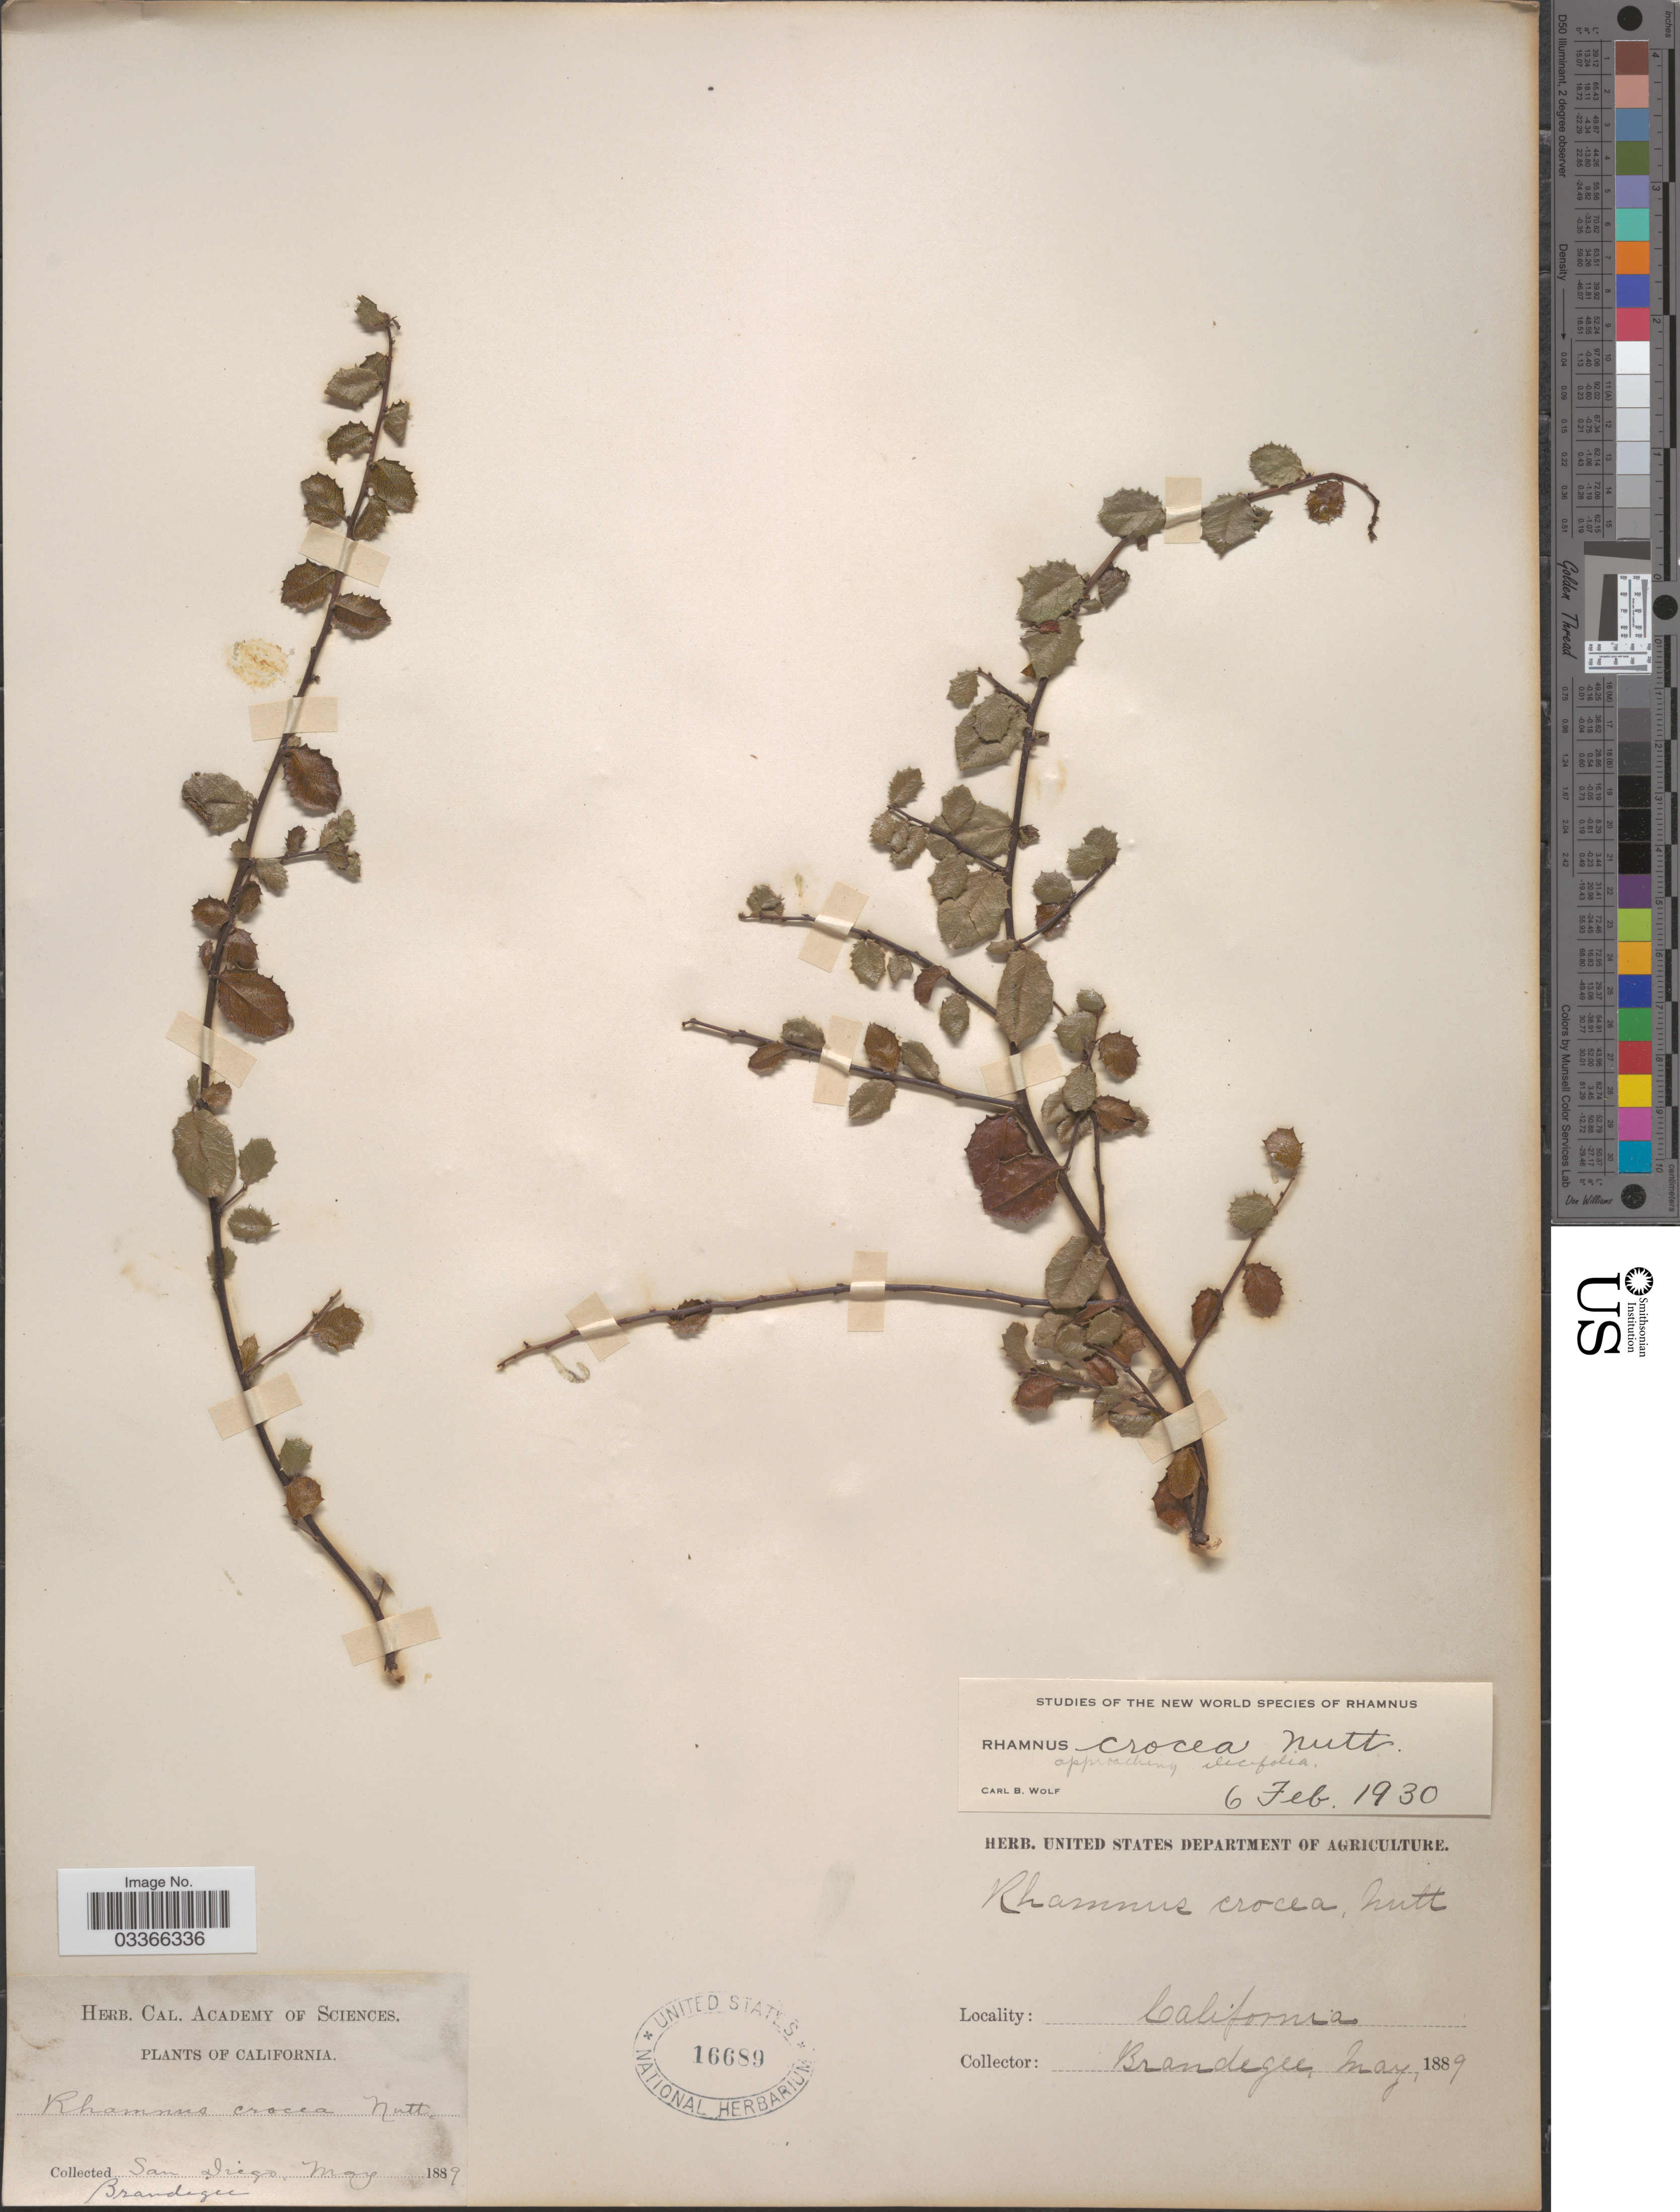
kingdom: Plantae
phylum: Tracheophyta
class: Magnoliopsida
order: Rosales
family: Rhamnaceae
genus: Rhamnus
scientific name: Rhamnus crocea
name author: Nutt.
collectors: -- Brandegee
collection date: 1889-05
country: United States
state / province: California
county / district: San Diego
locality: San Diego.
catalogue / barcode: US 16689